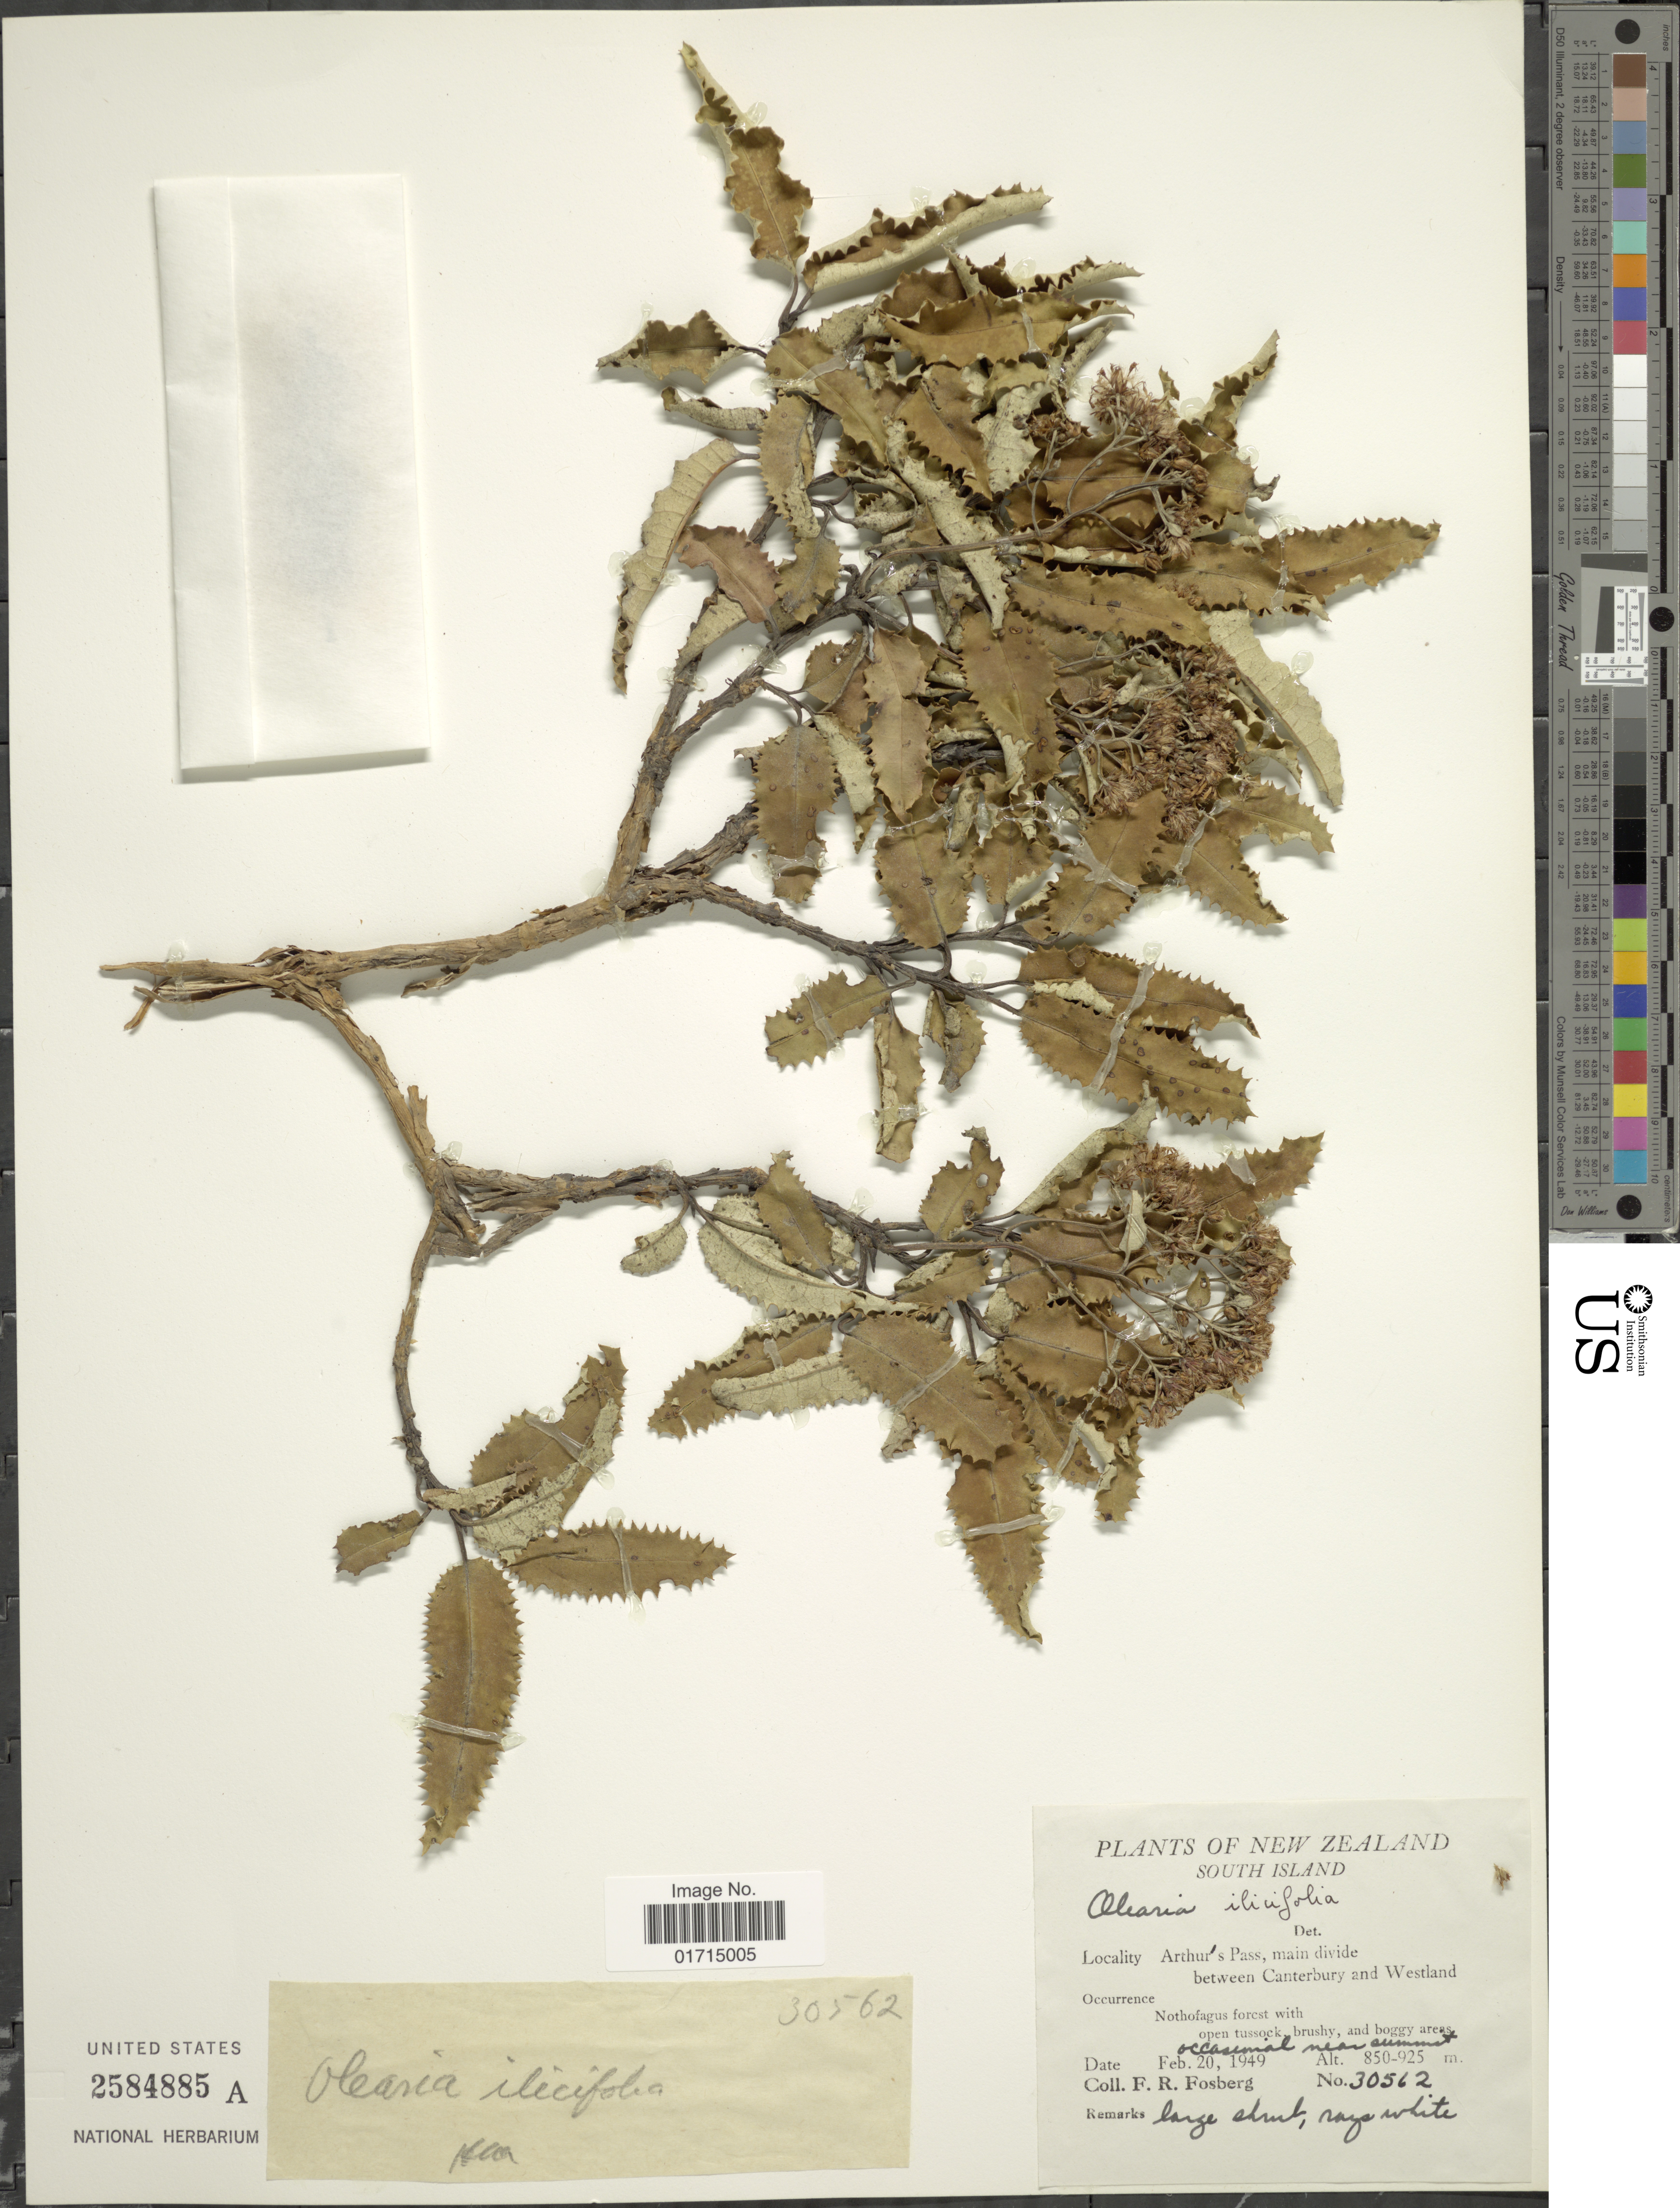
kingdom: Plantae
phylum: Tracheophyta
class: Magnoliopsida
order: Asterales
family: Asteraceae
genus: Olearia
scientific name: Olearia ilicifolia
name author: Hook. f.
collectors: F. R. Fosberg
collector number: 30562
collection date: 1949-02-20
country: New Zealand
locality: New Zealand. South Island. Arthur's Pass, main divide between Canterbury and Westland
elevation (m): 850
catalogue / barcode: US 2584885A